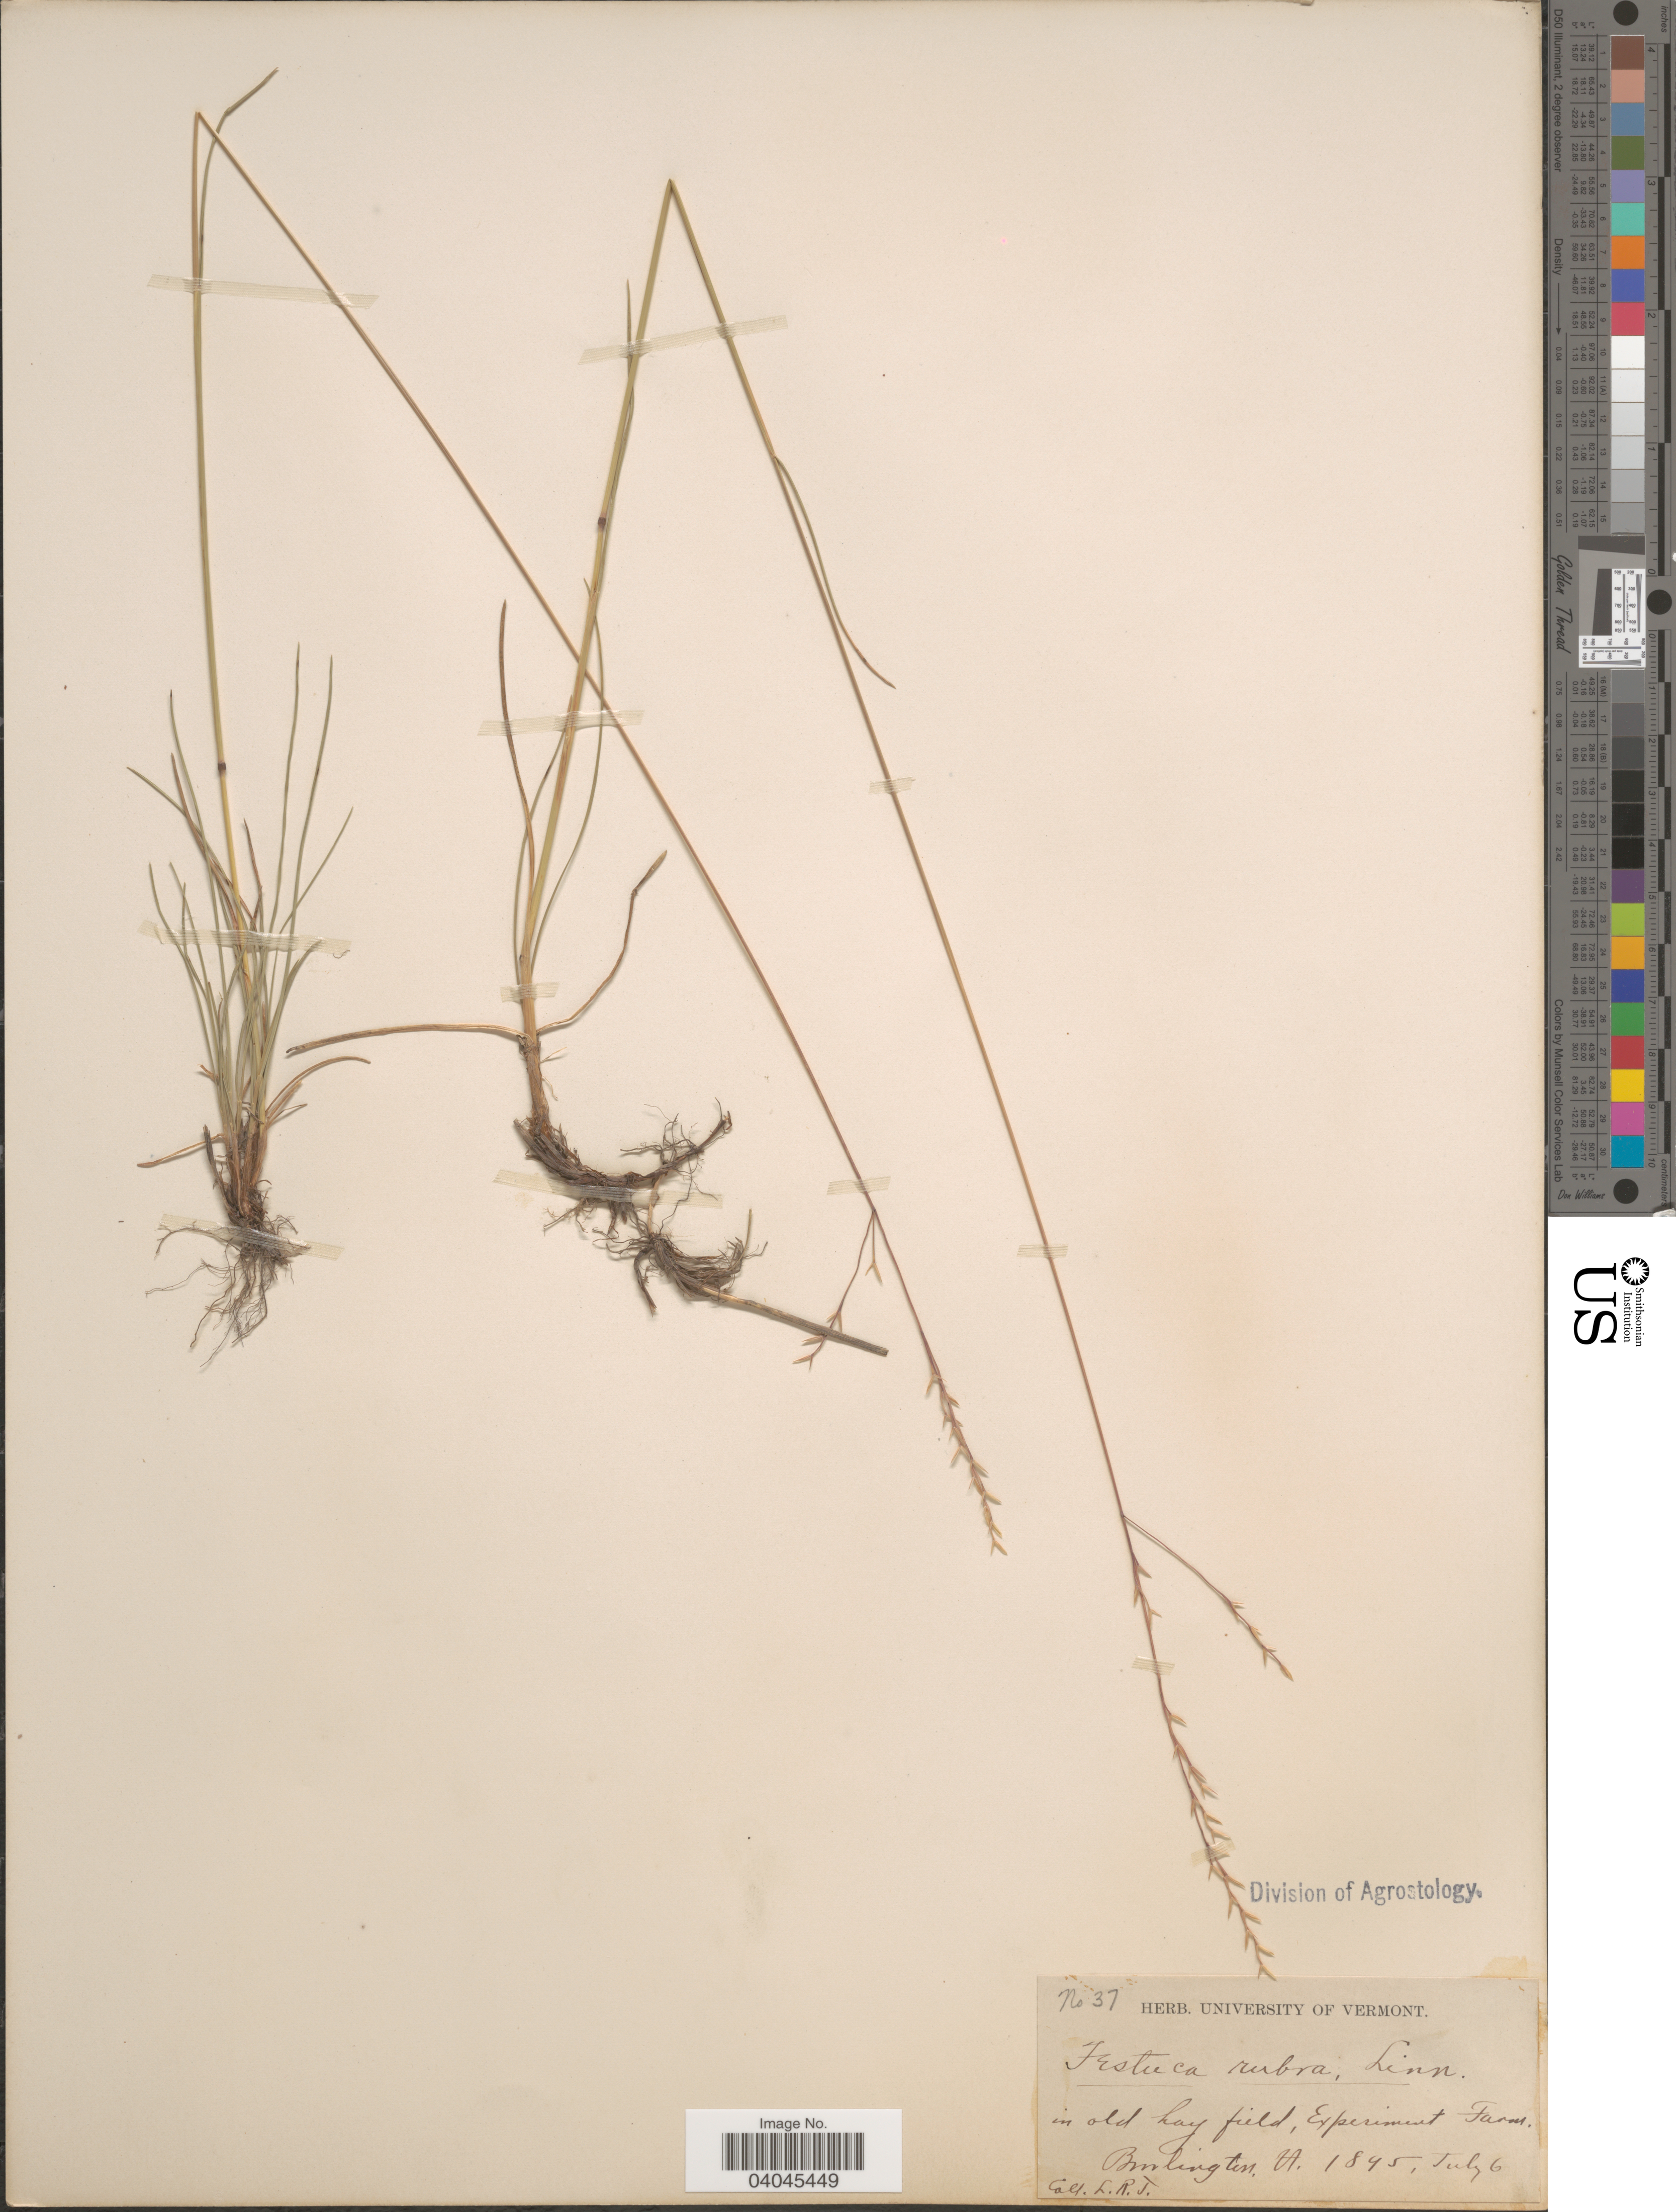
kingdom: Plantae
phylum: Tracheophyta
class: Liliopsida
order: Poales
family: Poaceae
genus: Festuca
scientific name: Festuca rubra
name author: L.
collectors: L. R. J.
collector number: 37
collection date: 1895-07-06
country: United States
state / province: Vermont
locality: In old hay field, Experiment Farm. Burlingon.